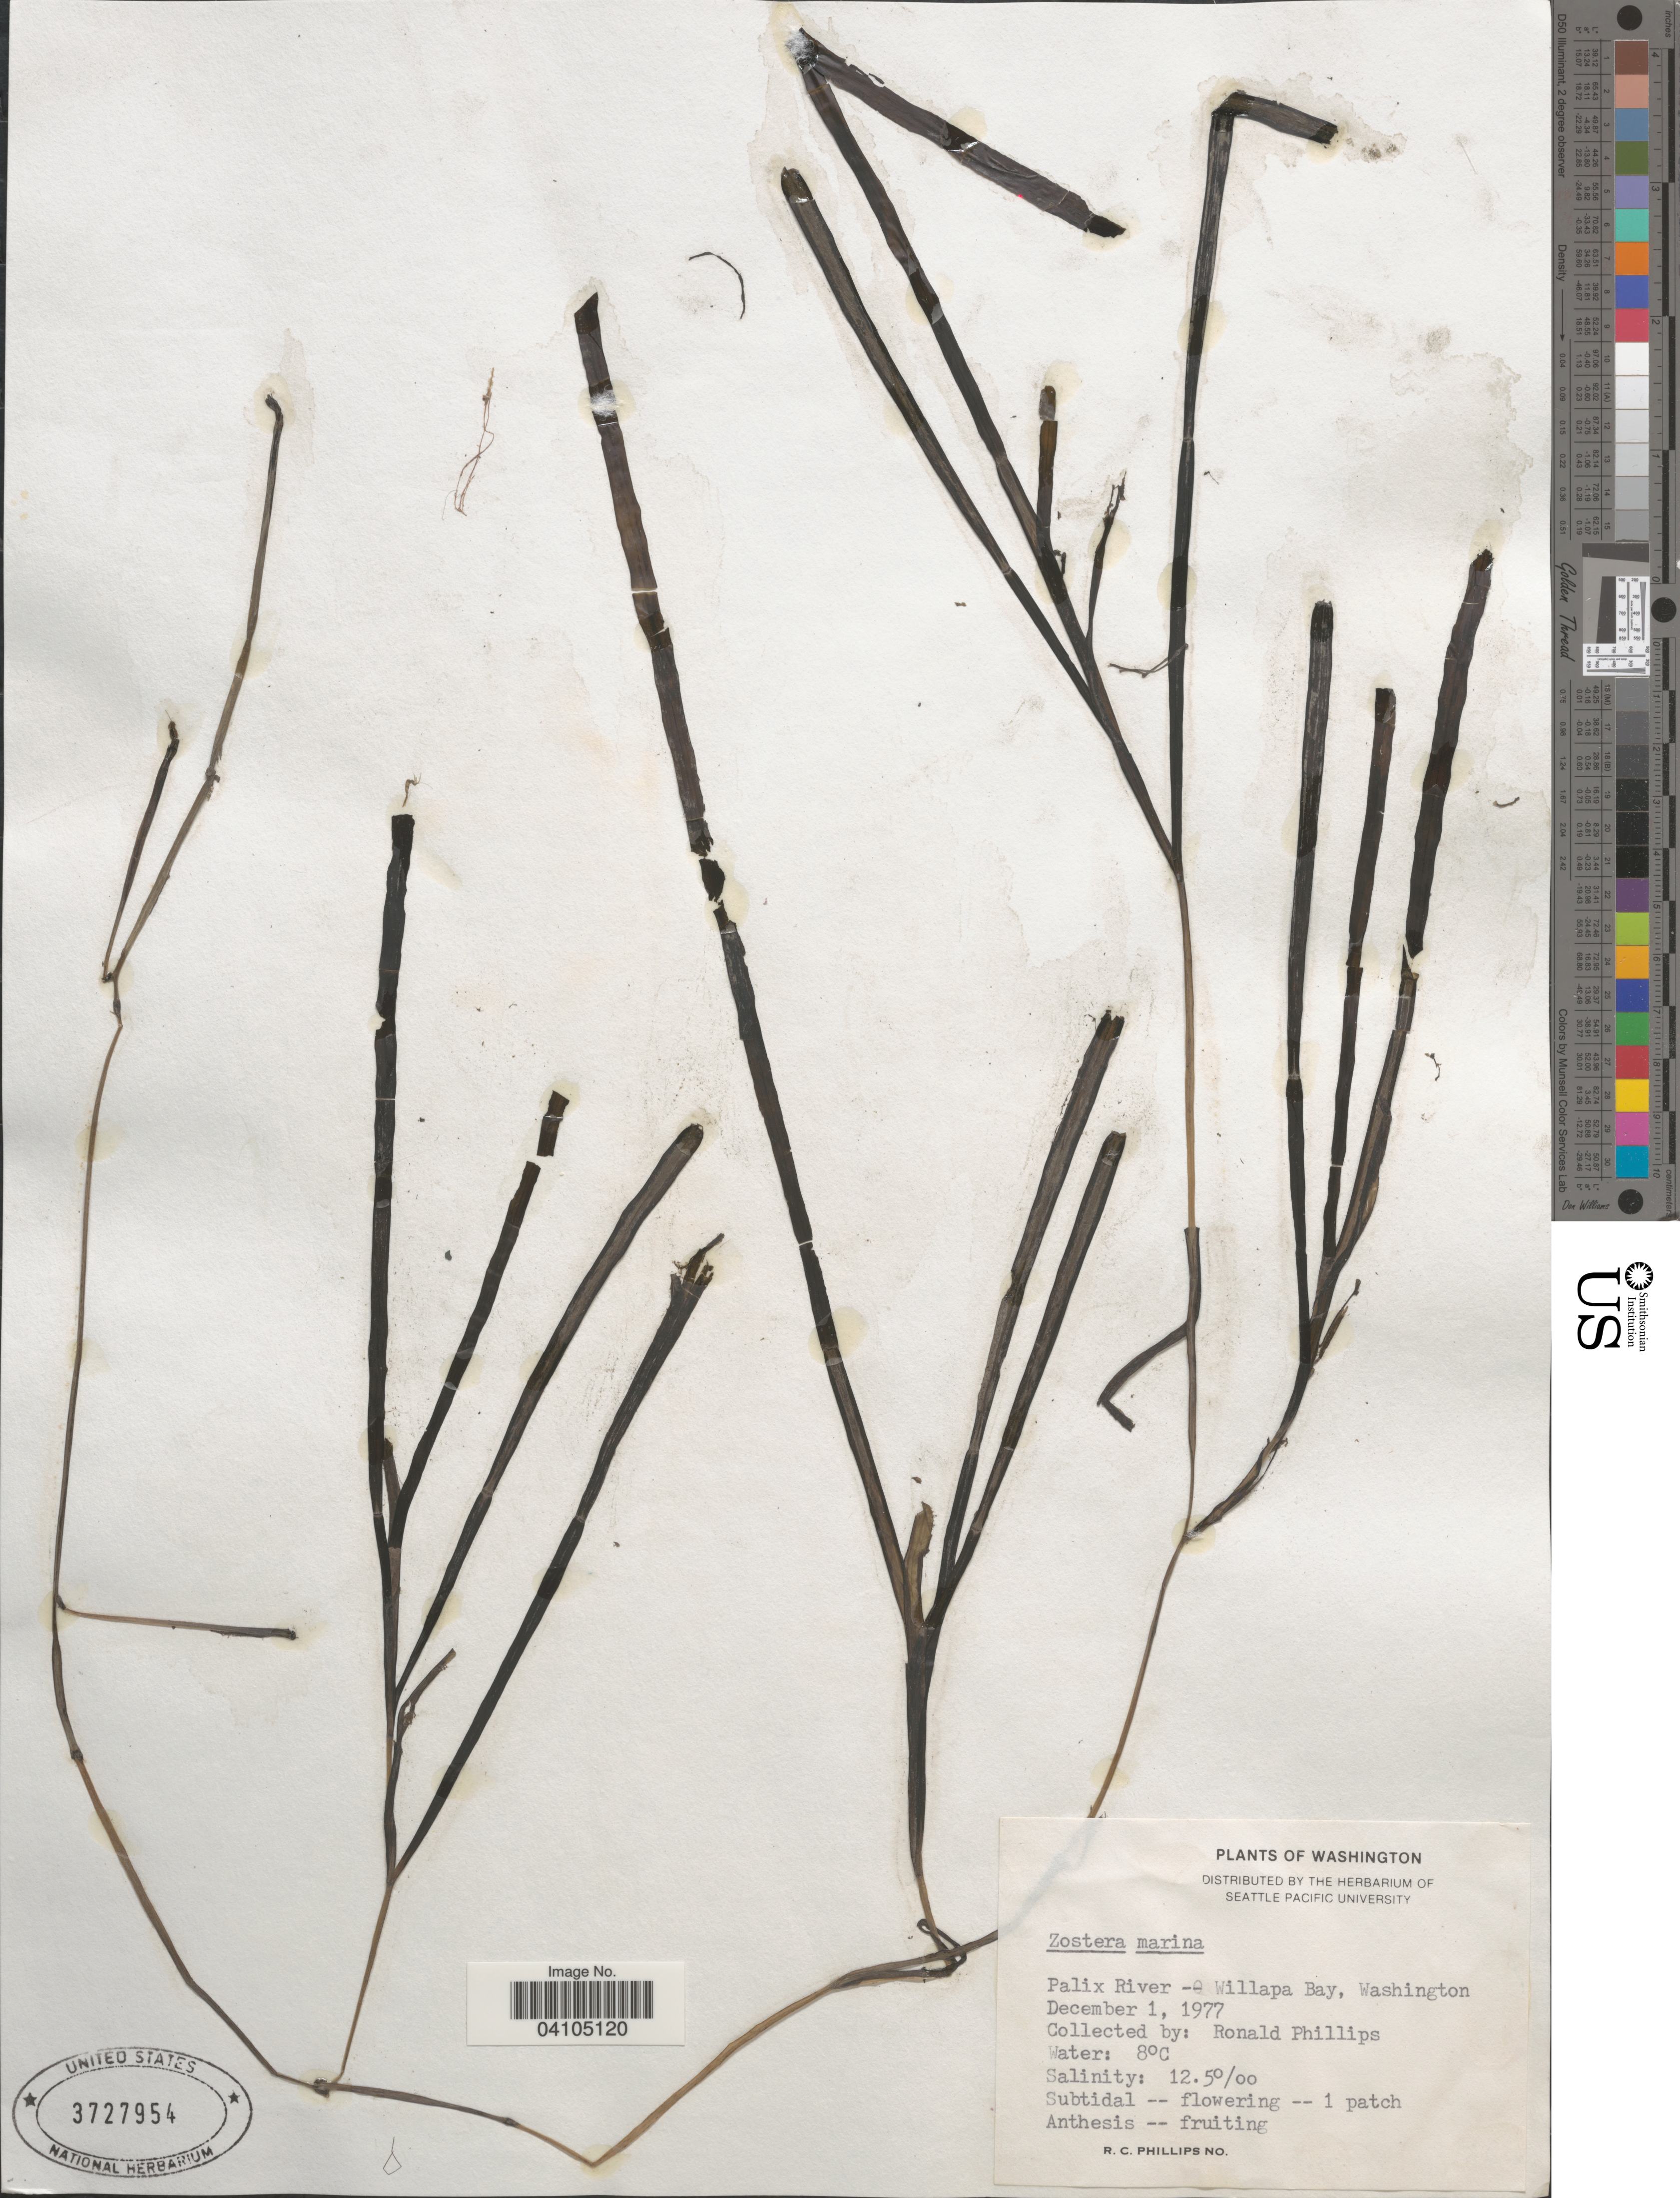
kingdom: Plantae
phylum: Tracheophyta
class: Liliopsida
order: Alismatales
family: Zosteraceae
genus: Zostera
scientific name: Zostera marina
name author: L.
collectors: R. C. Phillips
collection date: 1977-12-01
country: United States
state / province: Washington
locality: Palix River -- Willapa Bay.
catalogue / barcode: US 3727954